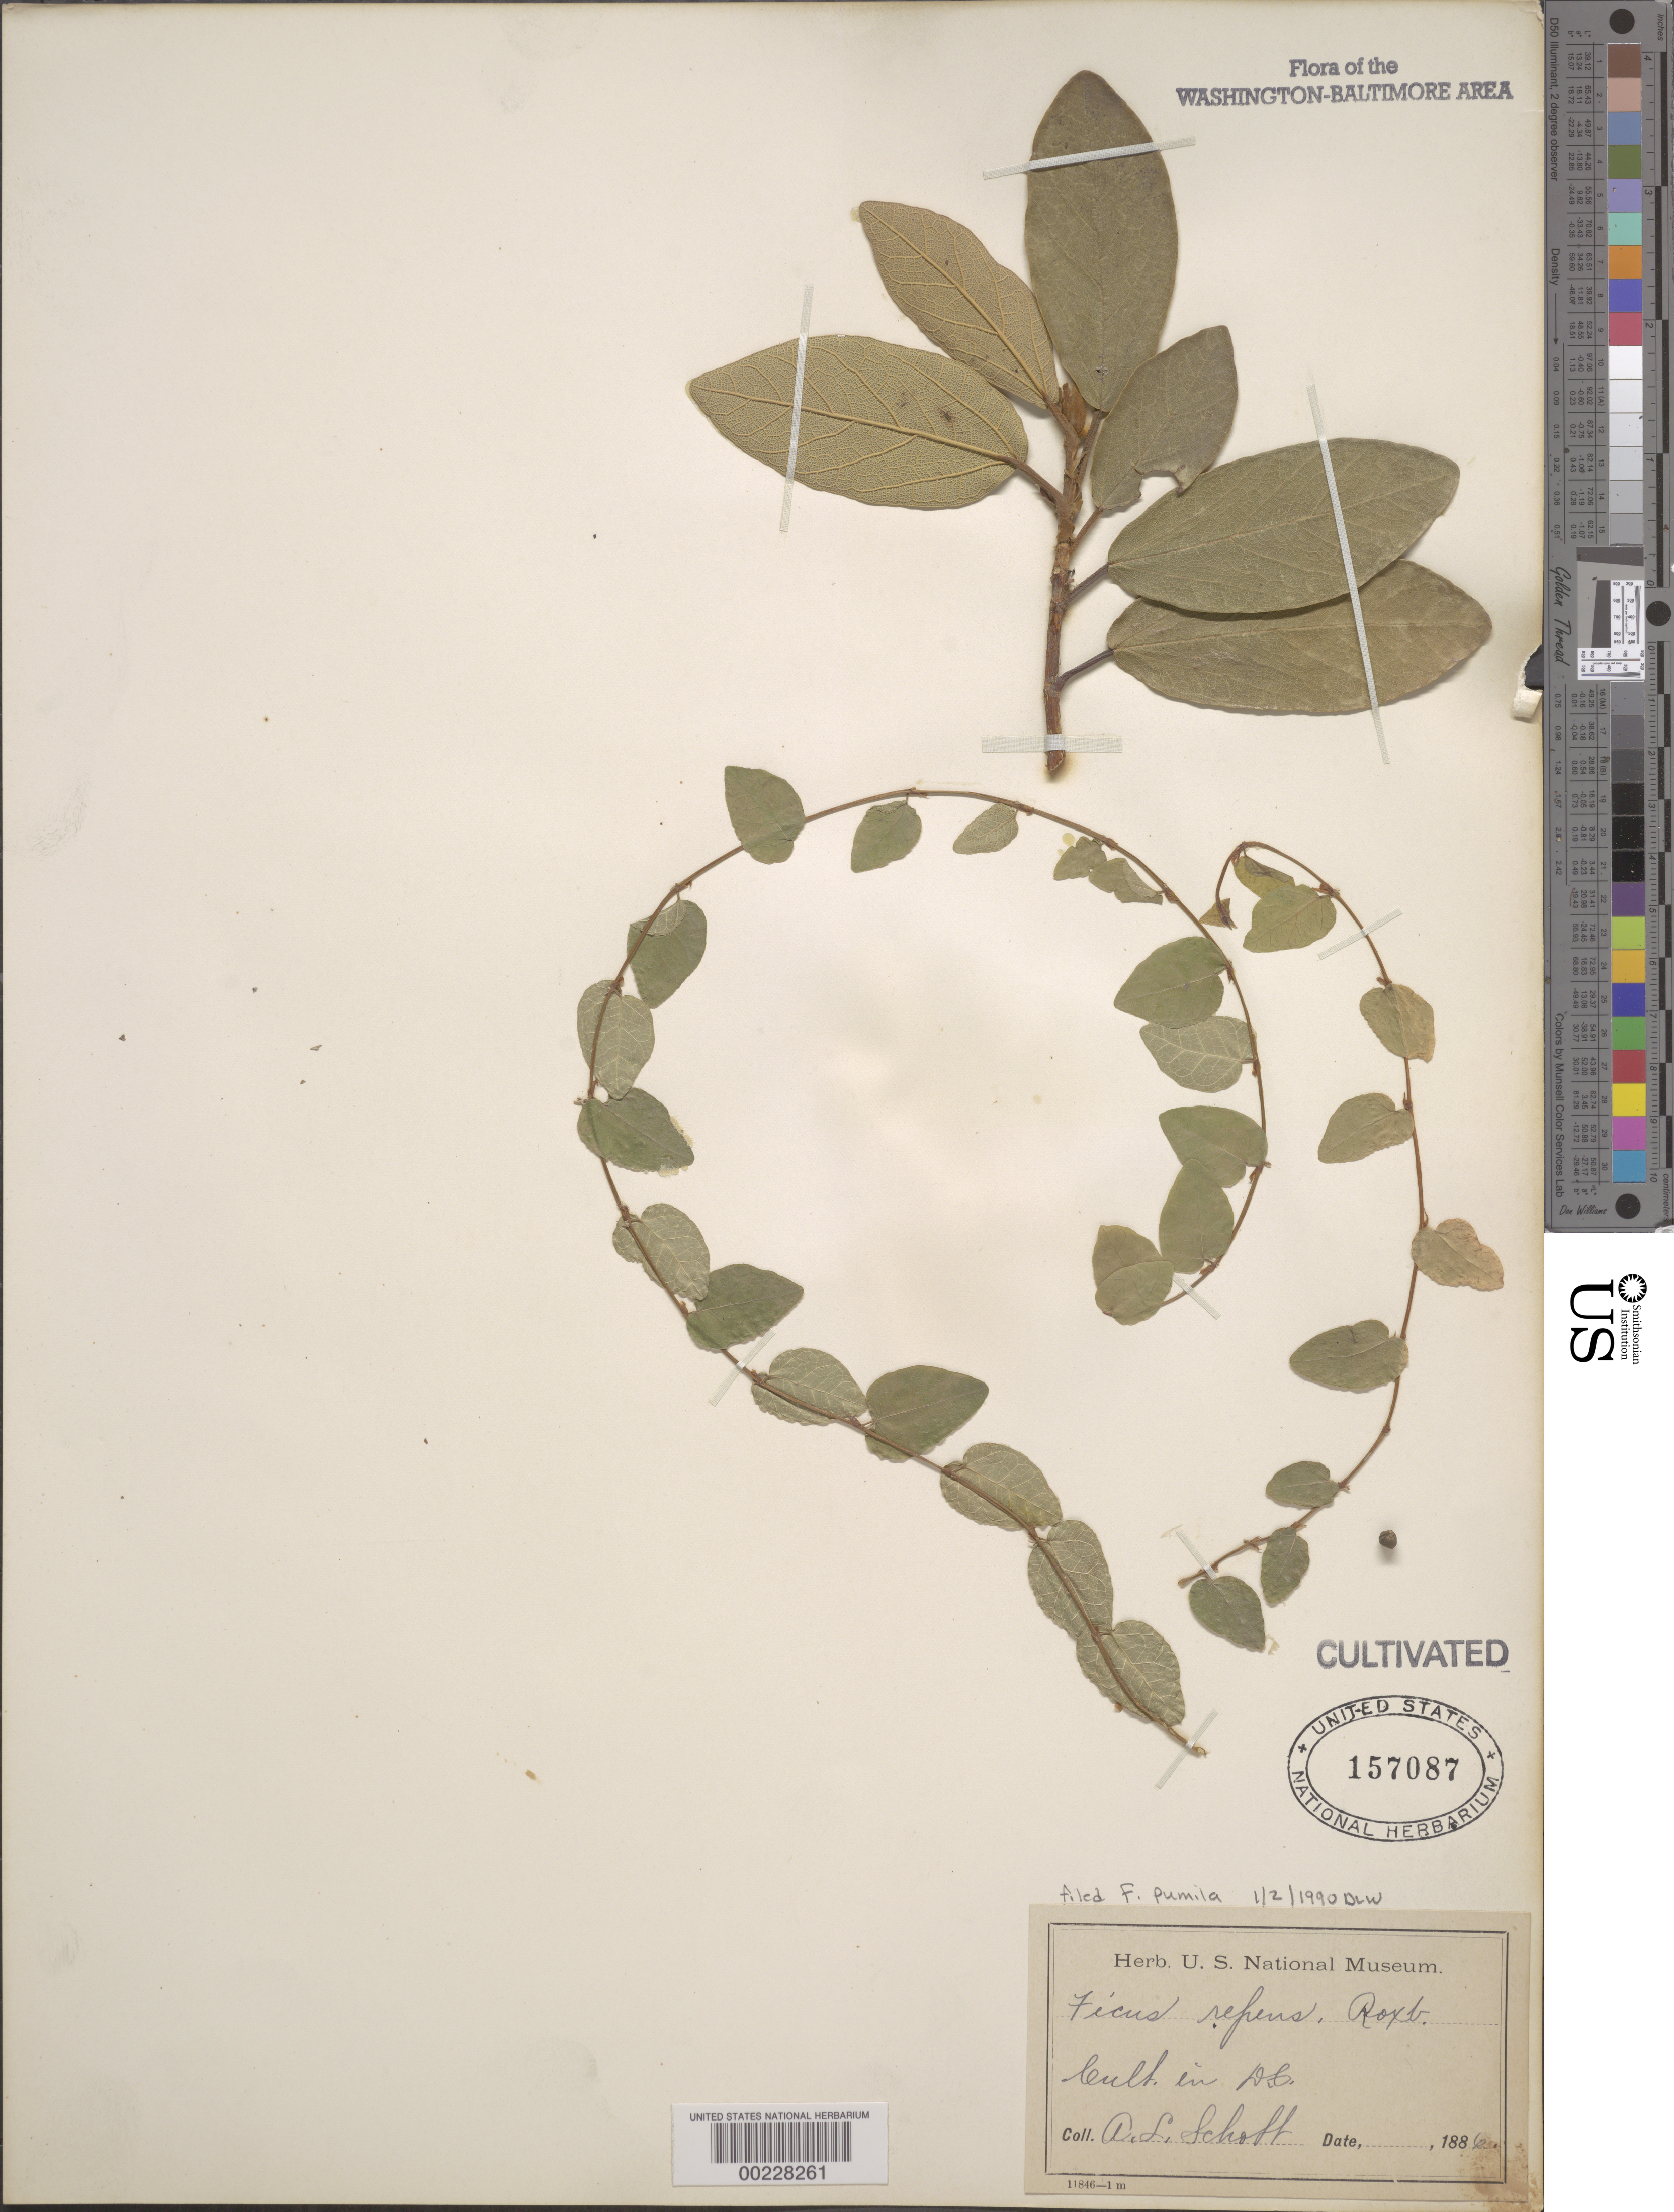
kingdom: Plantae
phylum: Tracheophyta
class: Magnoliopsida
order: Rosales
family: Moraceae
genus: Ficus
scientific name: Ficus pumila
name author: L.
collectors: A. L. Schott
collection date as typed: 1886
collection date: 1886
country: United States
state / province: District of Columbia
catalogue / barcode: US 157087